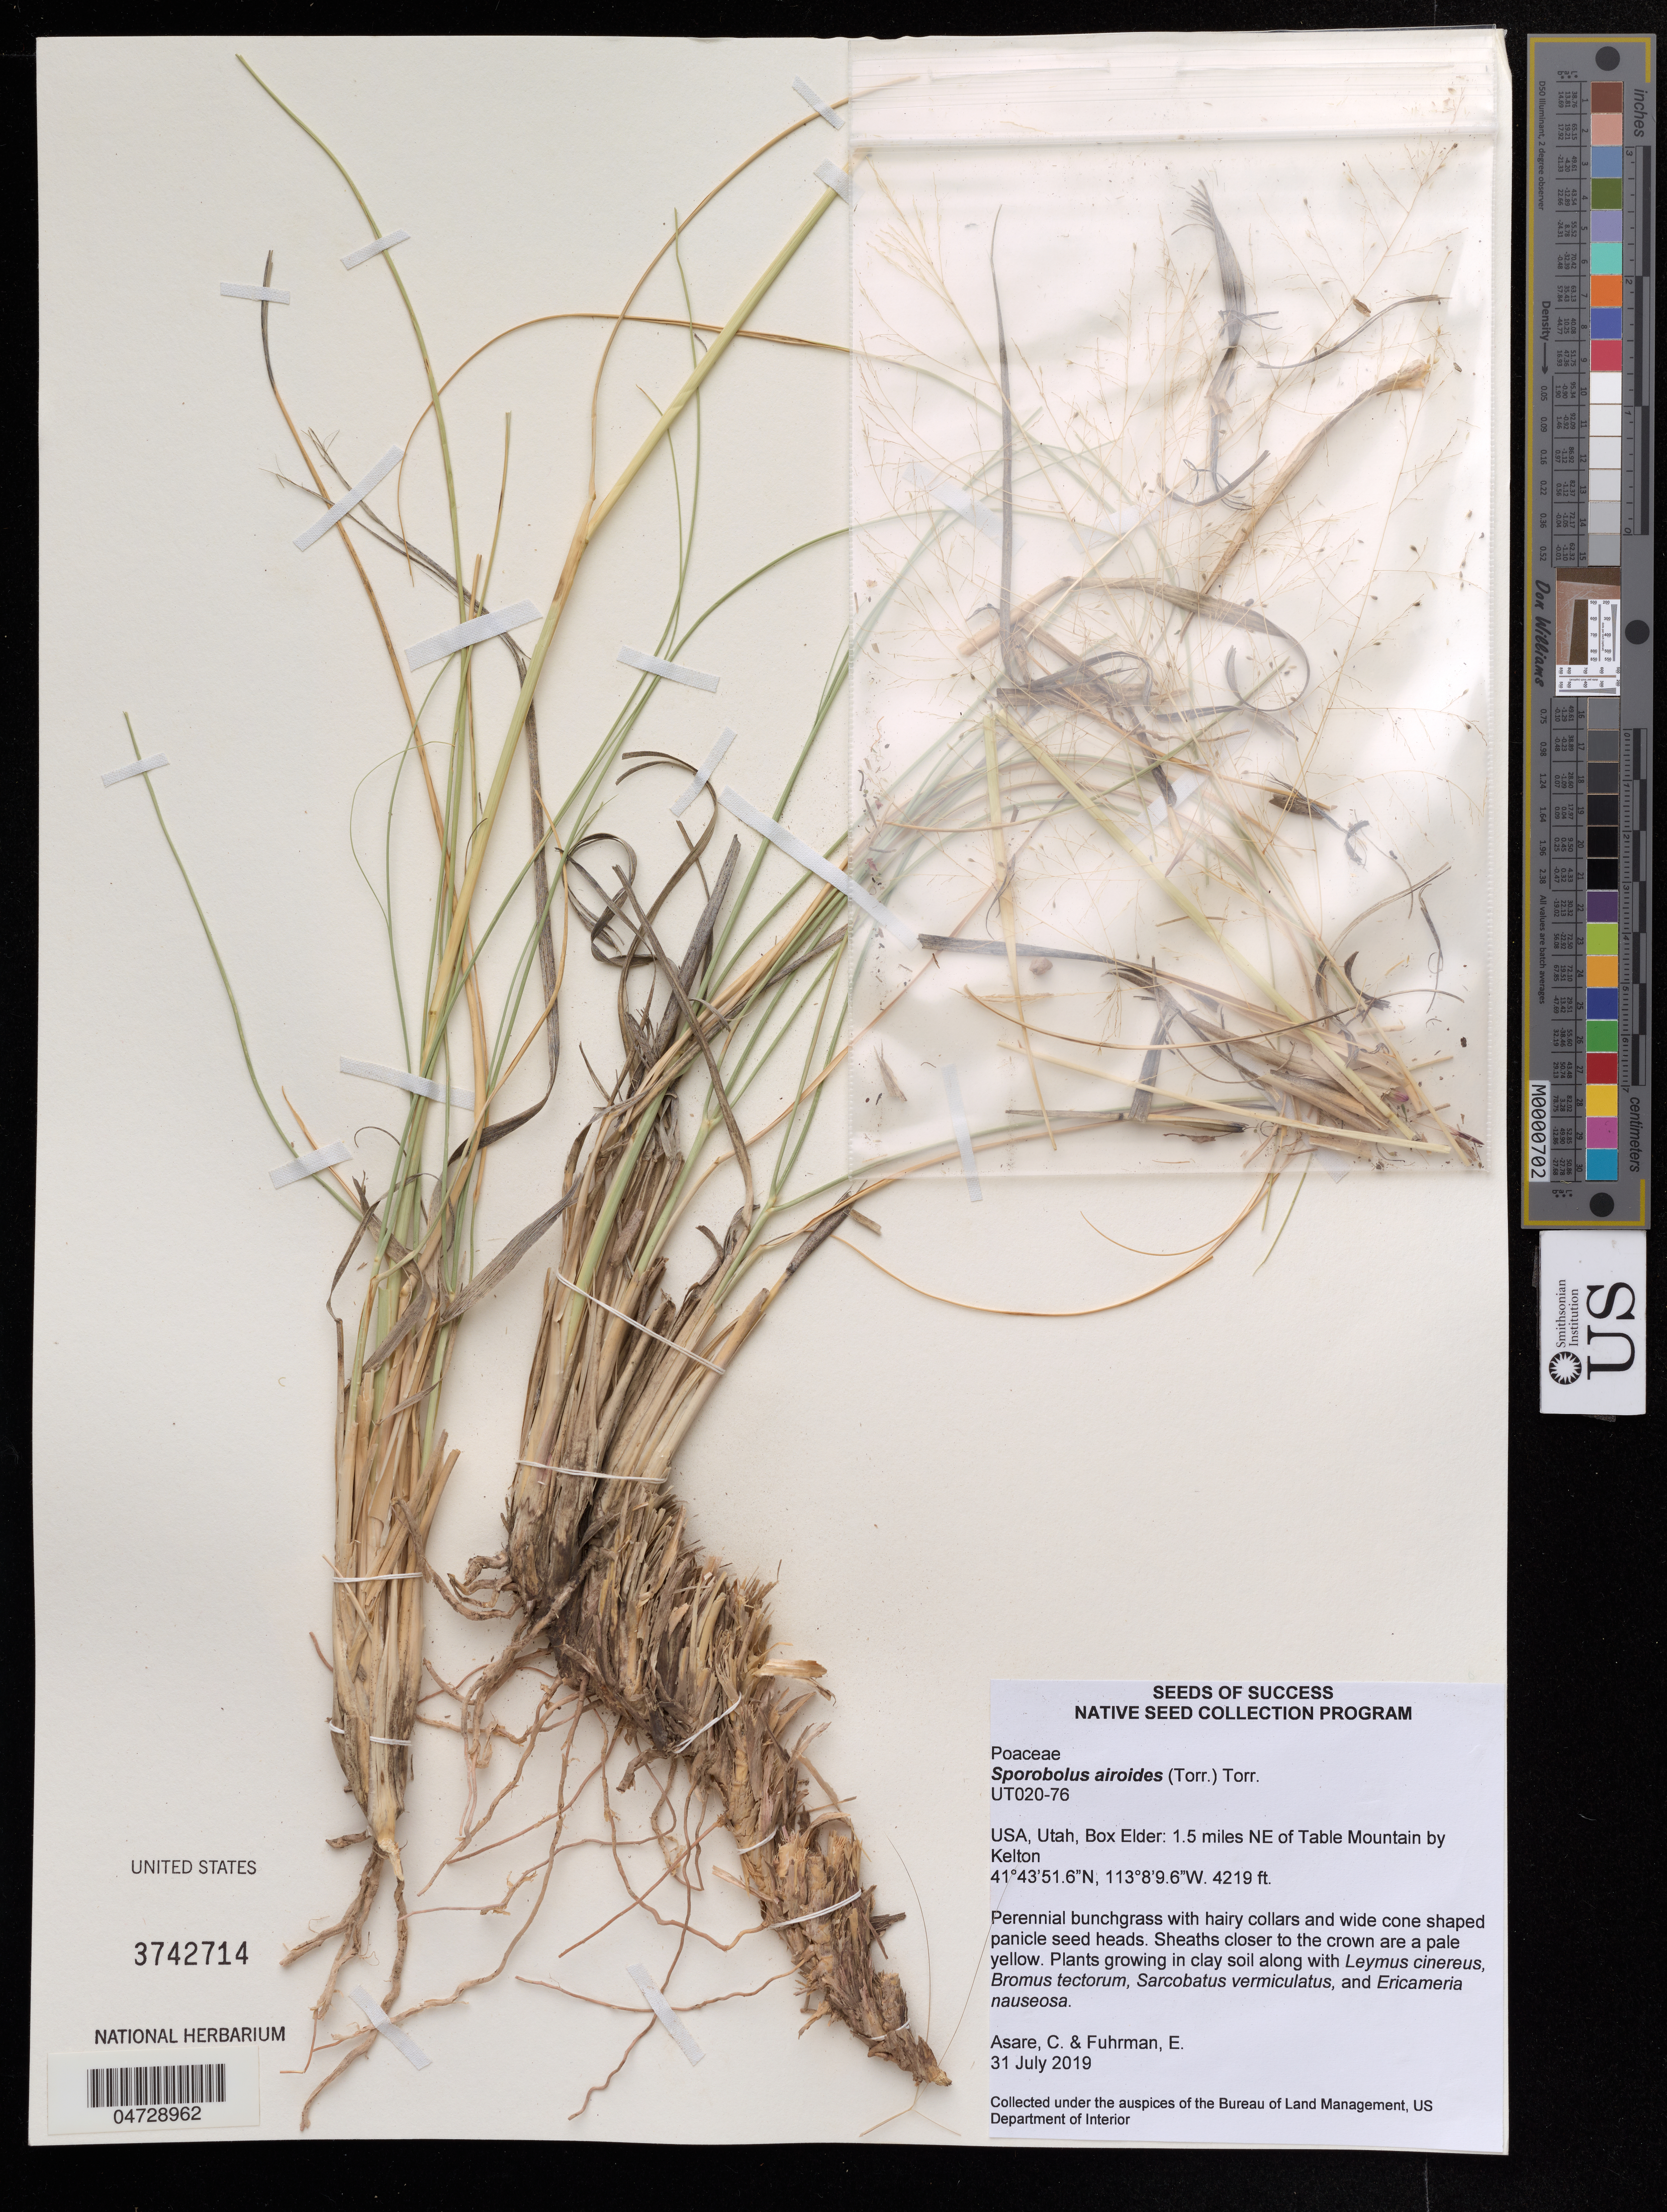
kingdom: Plantae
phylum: Tracheophyta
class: Liliopsida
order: Poales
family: Poaceae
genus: Sporobolus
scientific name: Sporobolus airoides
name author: (Torr.) Torr.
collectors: C. Asare & E. Fuhrman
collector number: UT020-76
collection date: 2019-07-31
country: United States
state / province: Utah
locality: Box Elder: 1.5 miles NE of Table Mountain by Kelton.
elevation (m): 1286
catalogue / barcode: US 3742714